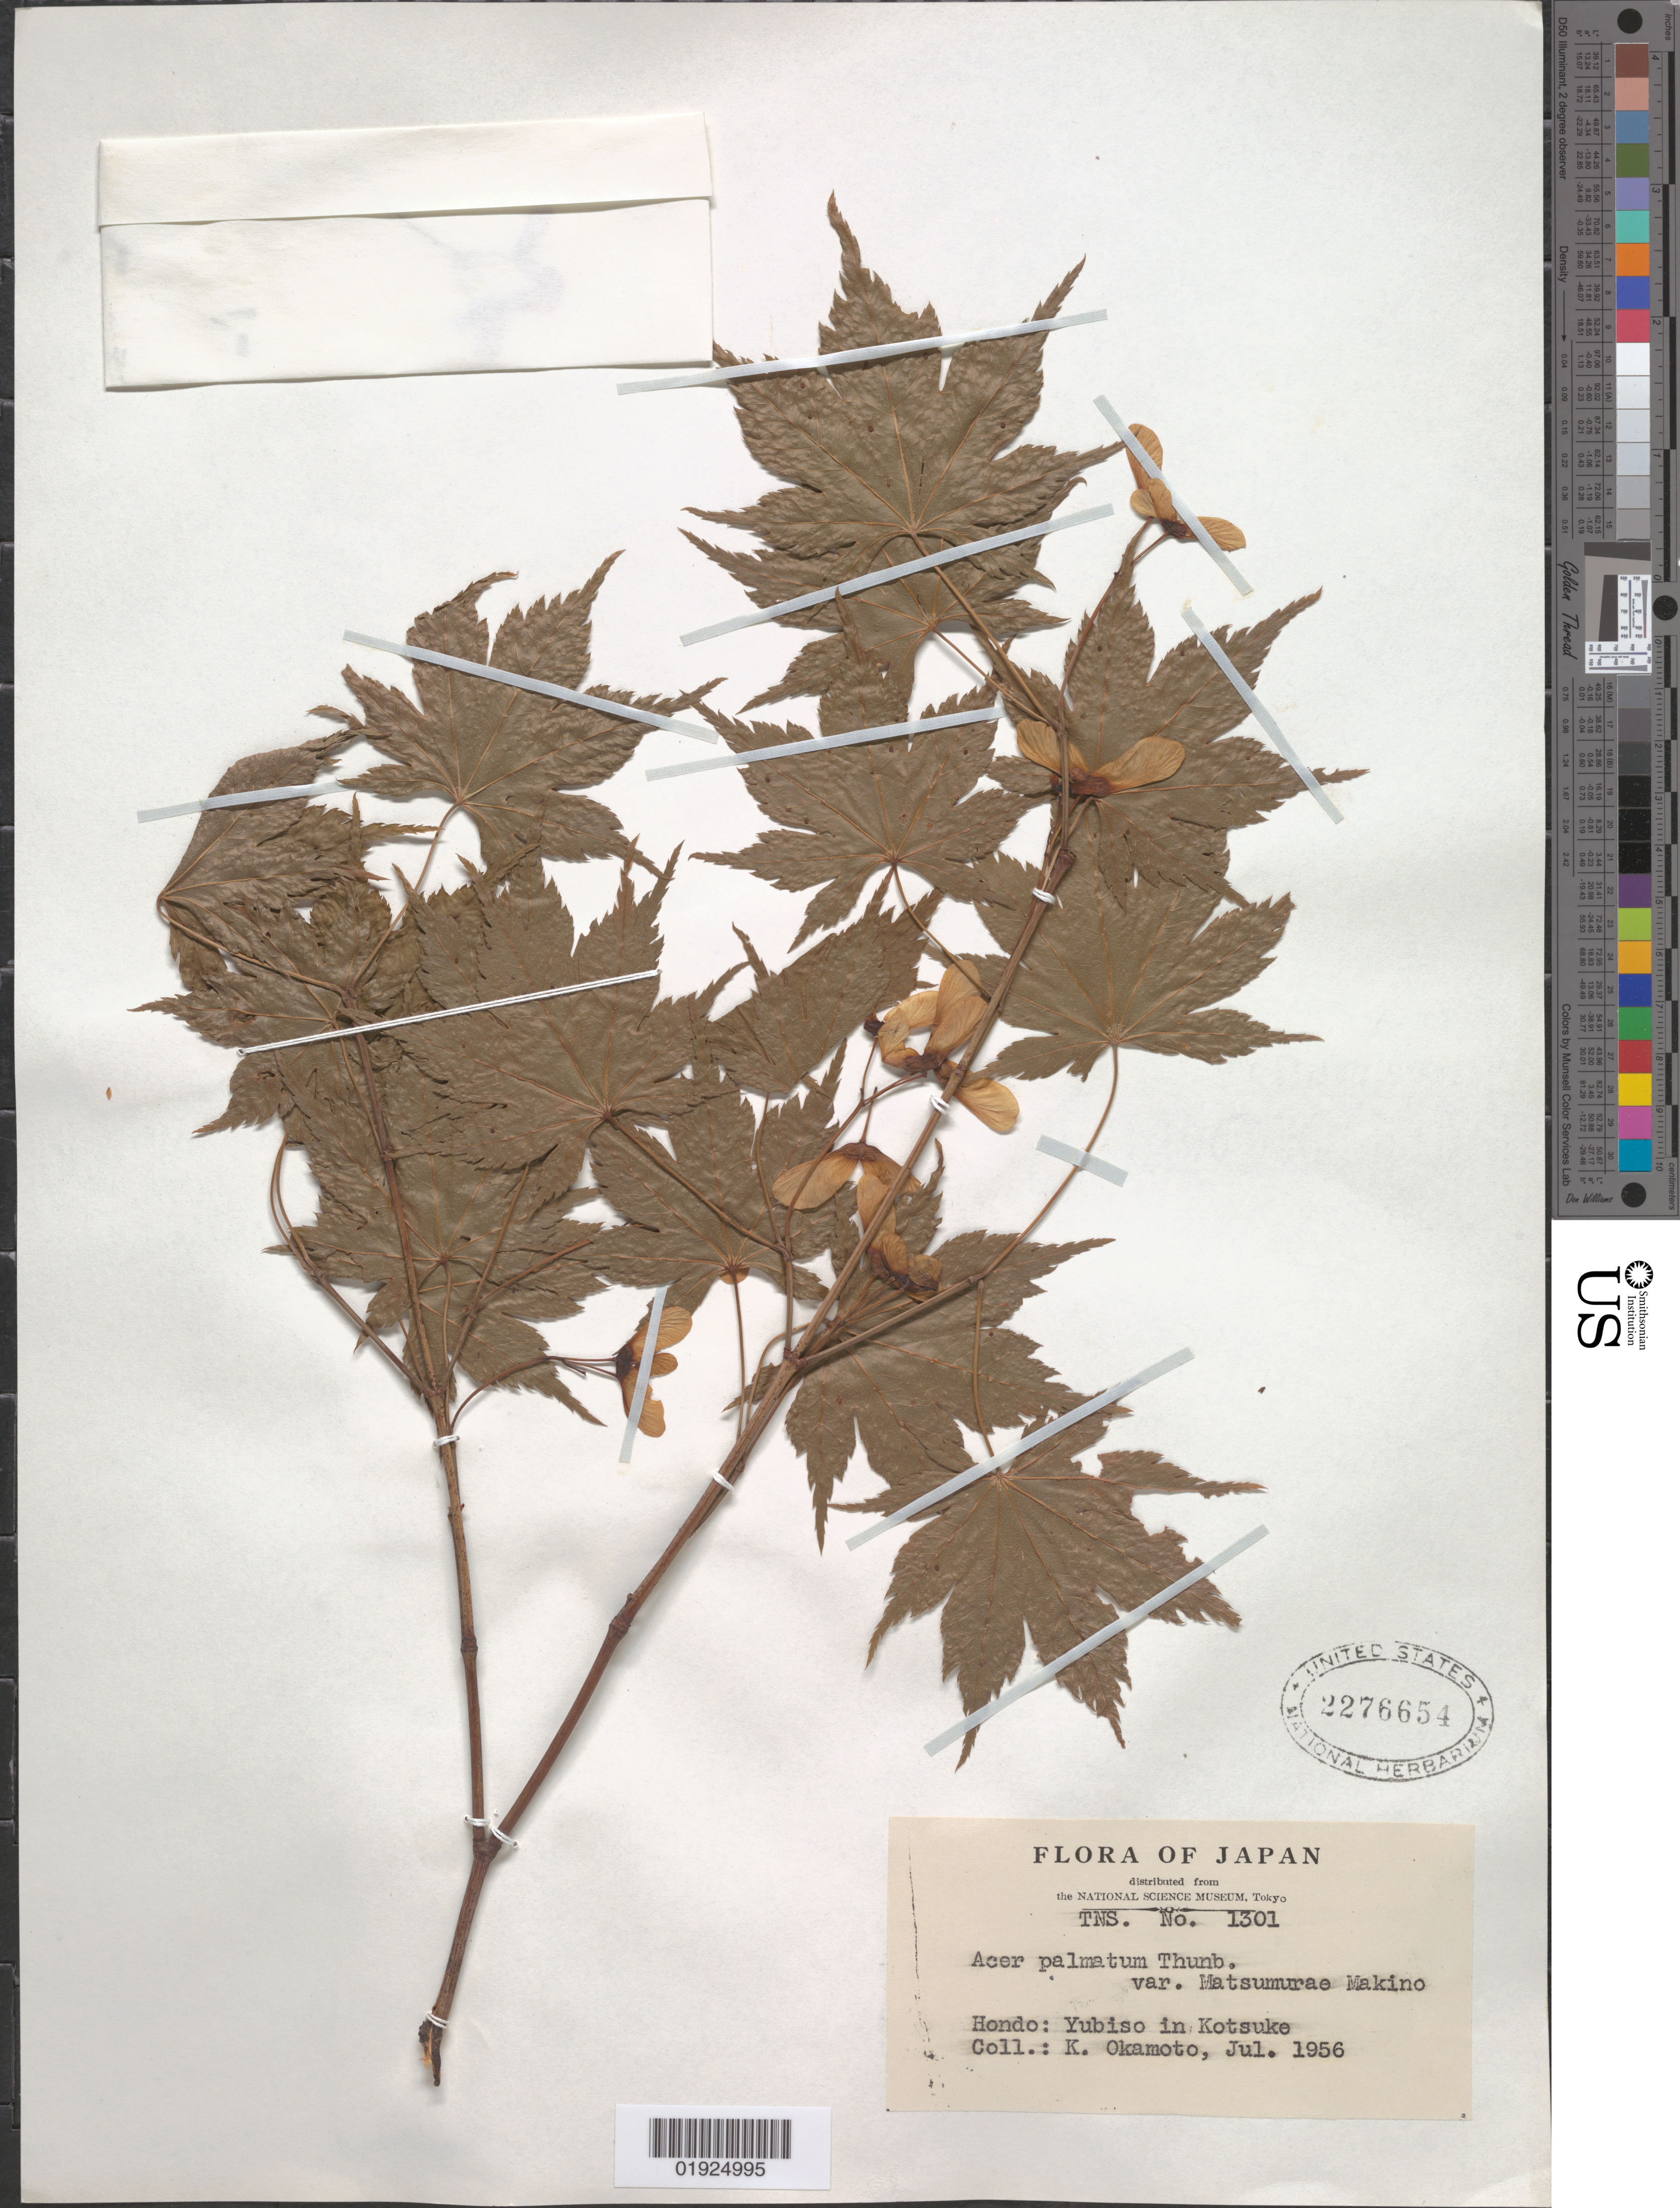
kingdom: Plantae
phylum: Tracheophyta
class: Magnoliopsida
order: Sapindales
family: Sapindaceae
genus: Acer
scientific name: Acer palmatum subsp. matsumurae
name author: Koidz.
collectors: K. Okamoto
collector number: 1301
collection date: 1956-07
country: Japan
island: Honshu I.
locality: Hondo: Yubiso in Kotsuke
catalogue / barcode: US 2276654